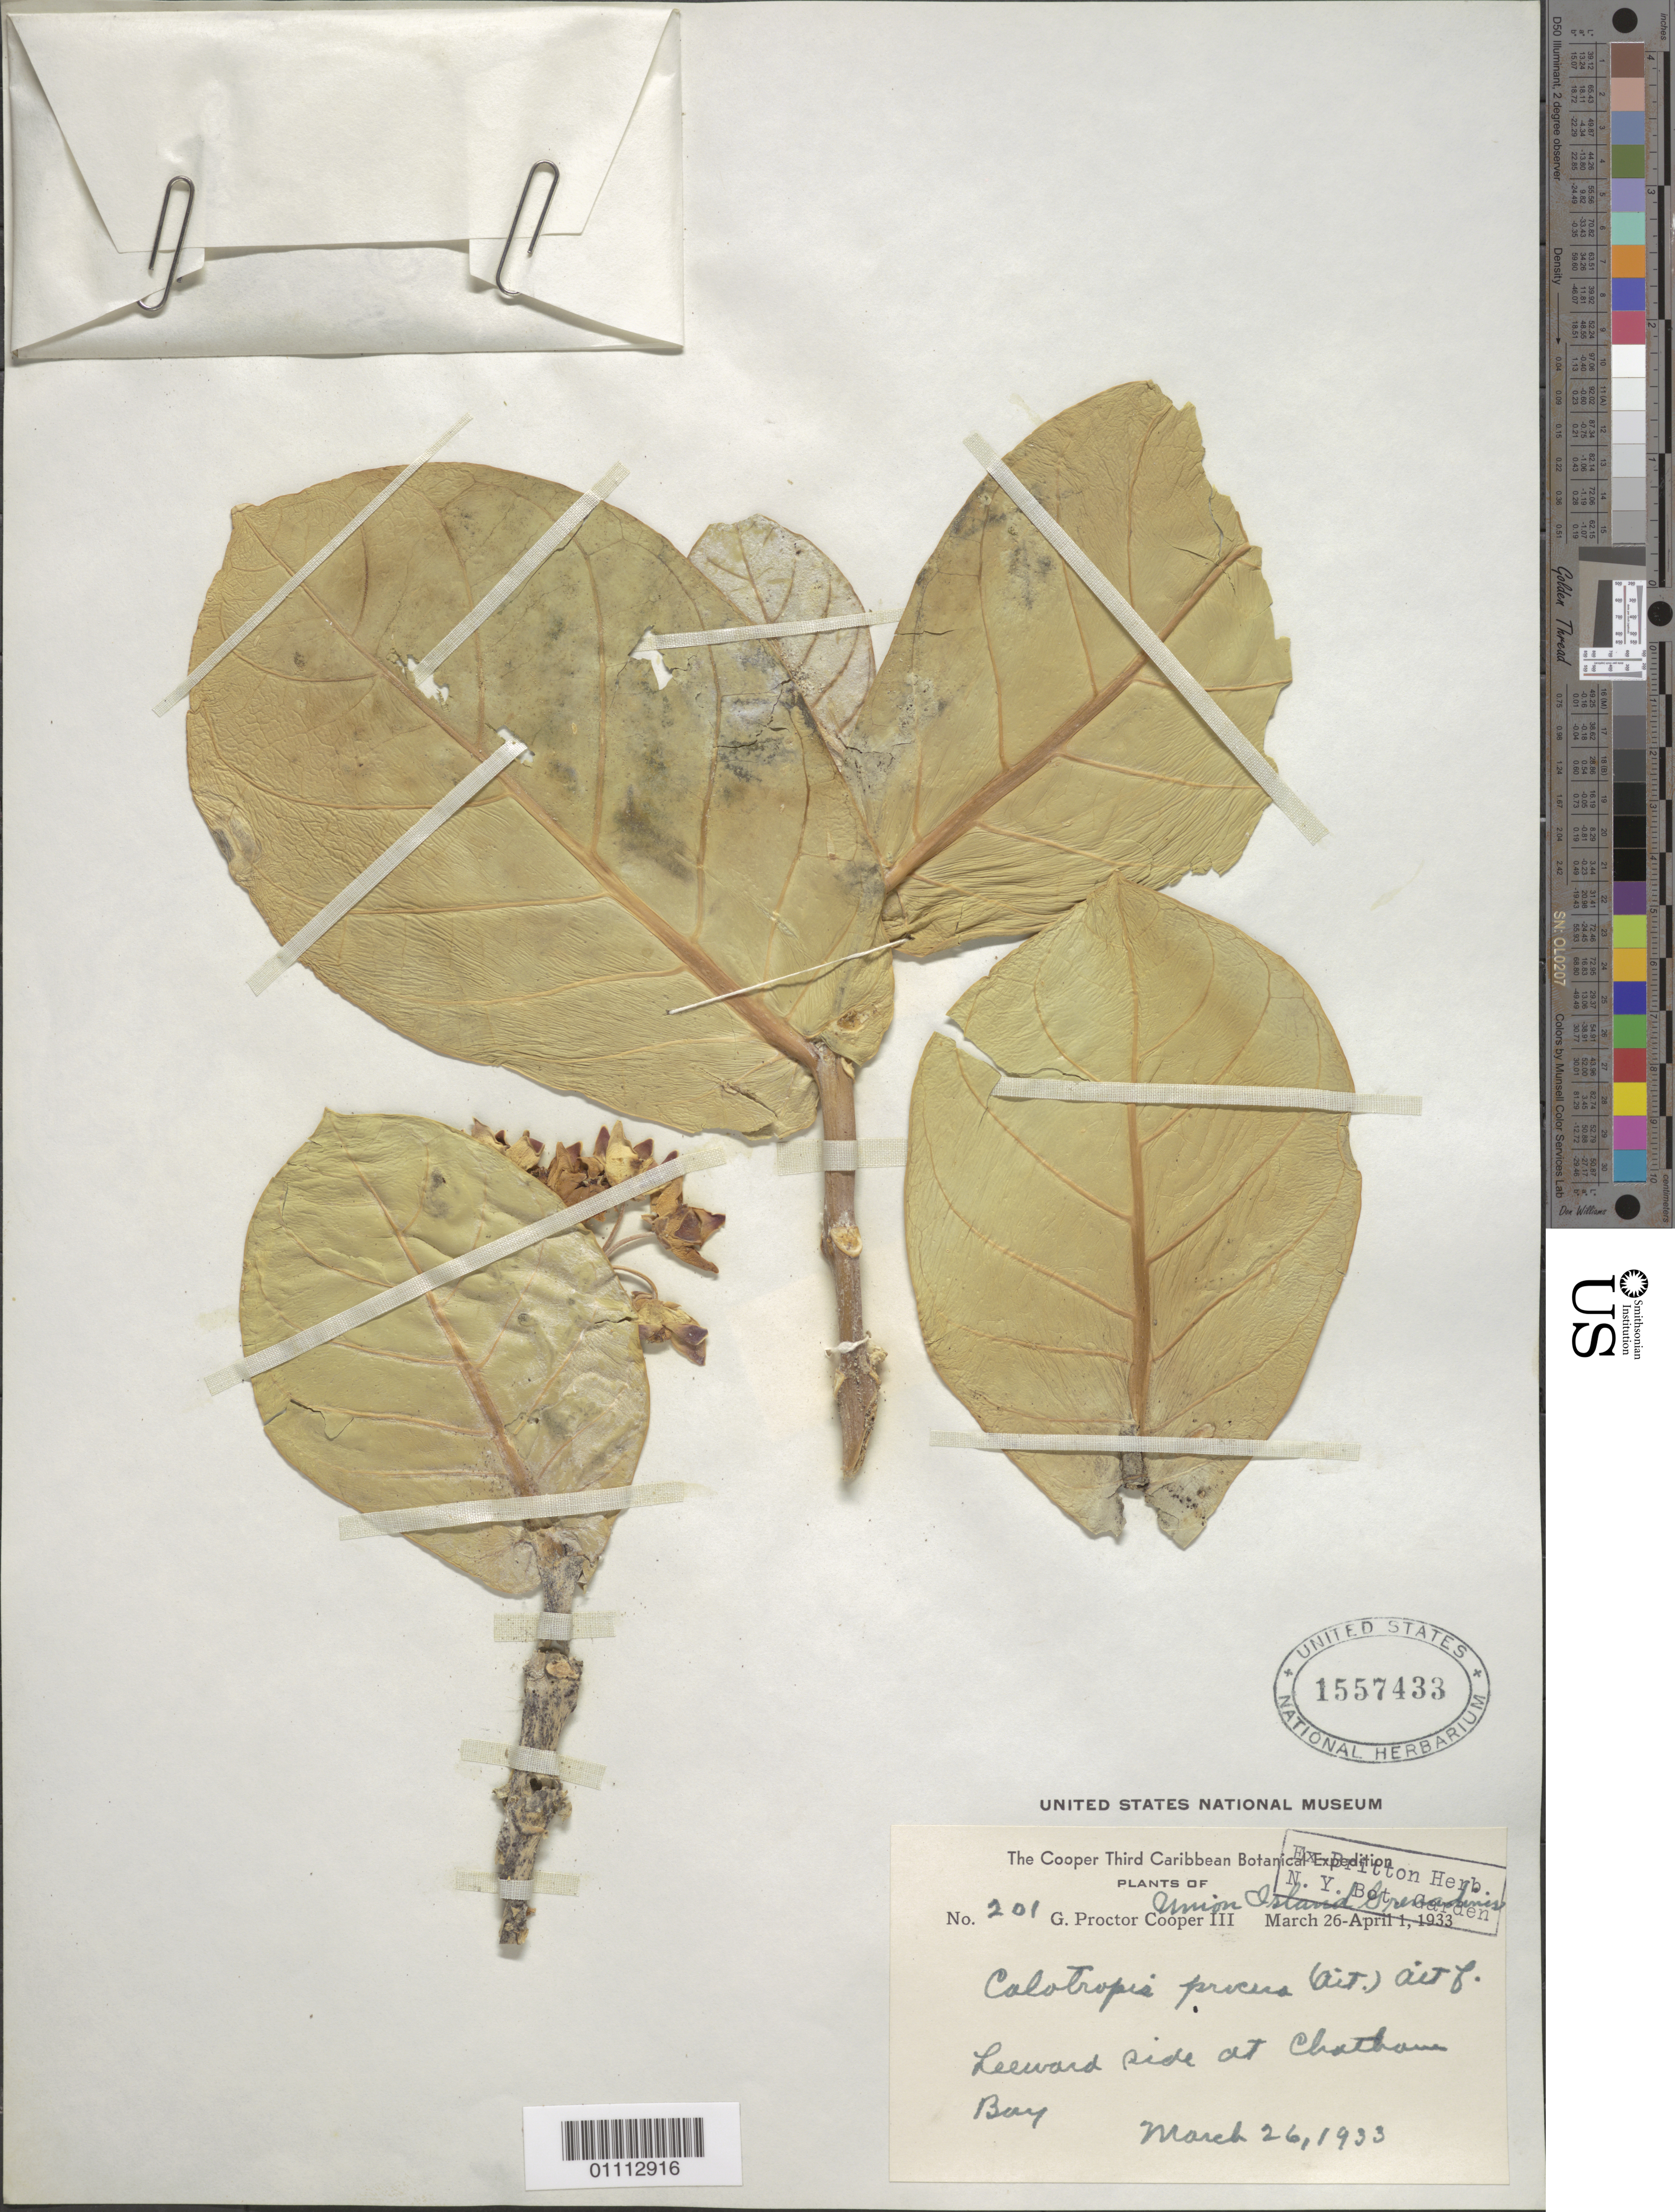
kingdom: Plantae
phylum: Tracheophyta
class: Magnoliopsida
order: Gentianales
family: Apocynaceae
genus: Calotropis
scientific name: Calotropis procera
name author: (Aiton) W.T. Aiton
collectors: G. Cooper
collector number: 201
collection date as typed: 26 Mar 1933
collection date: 1933-03-26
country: St. Vincent - Grenadines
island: Union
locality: Leeward side at Chatham Bay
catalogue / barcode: US 1557433